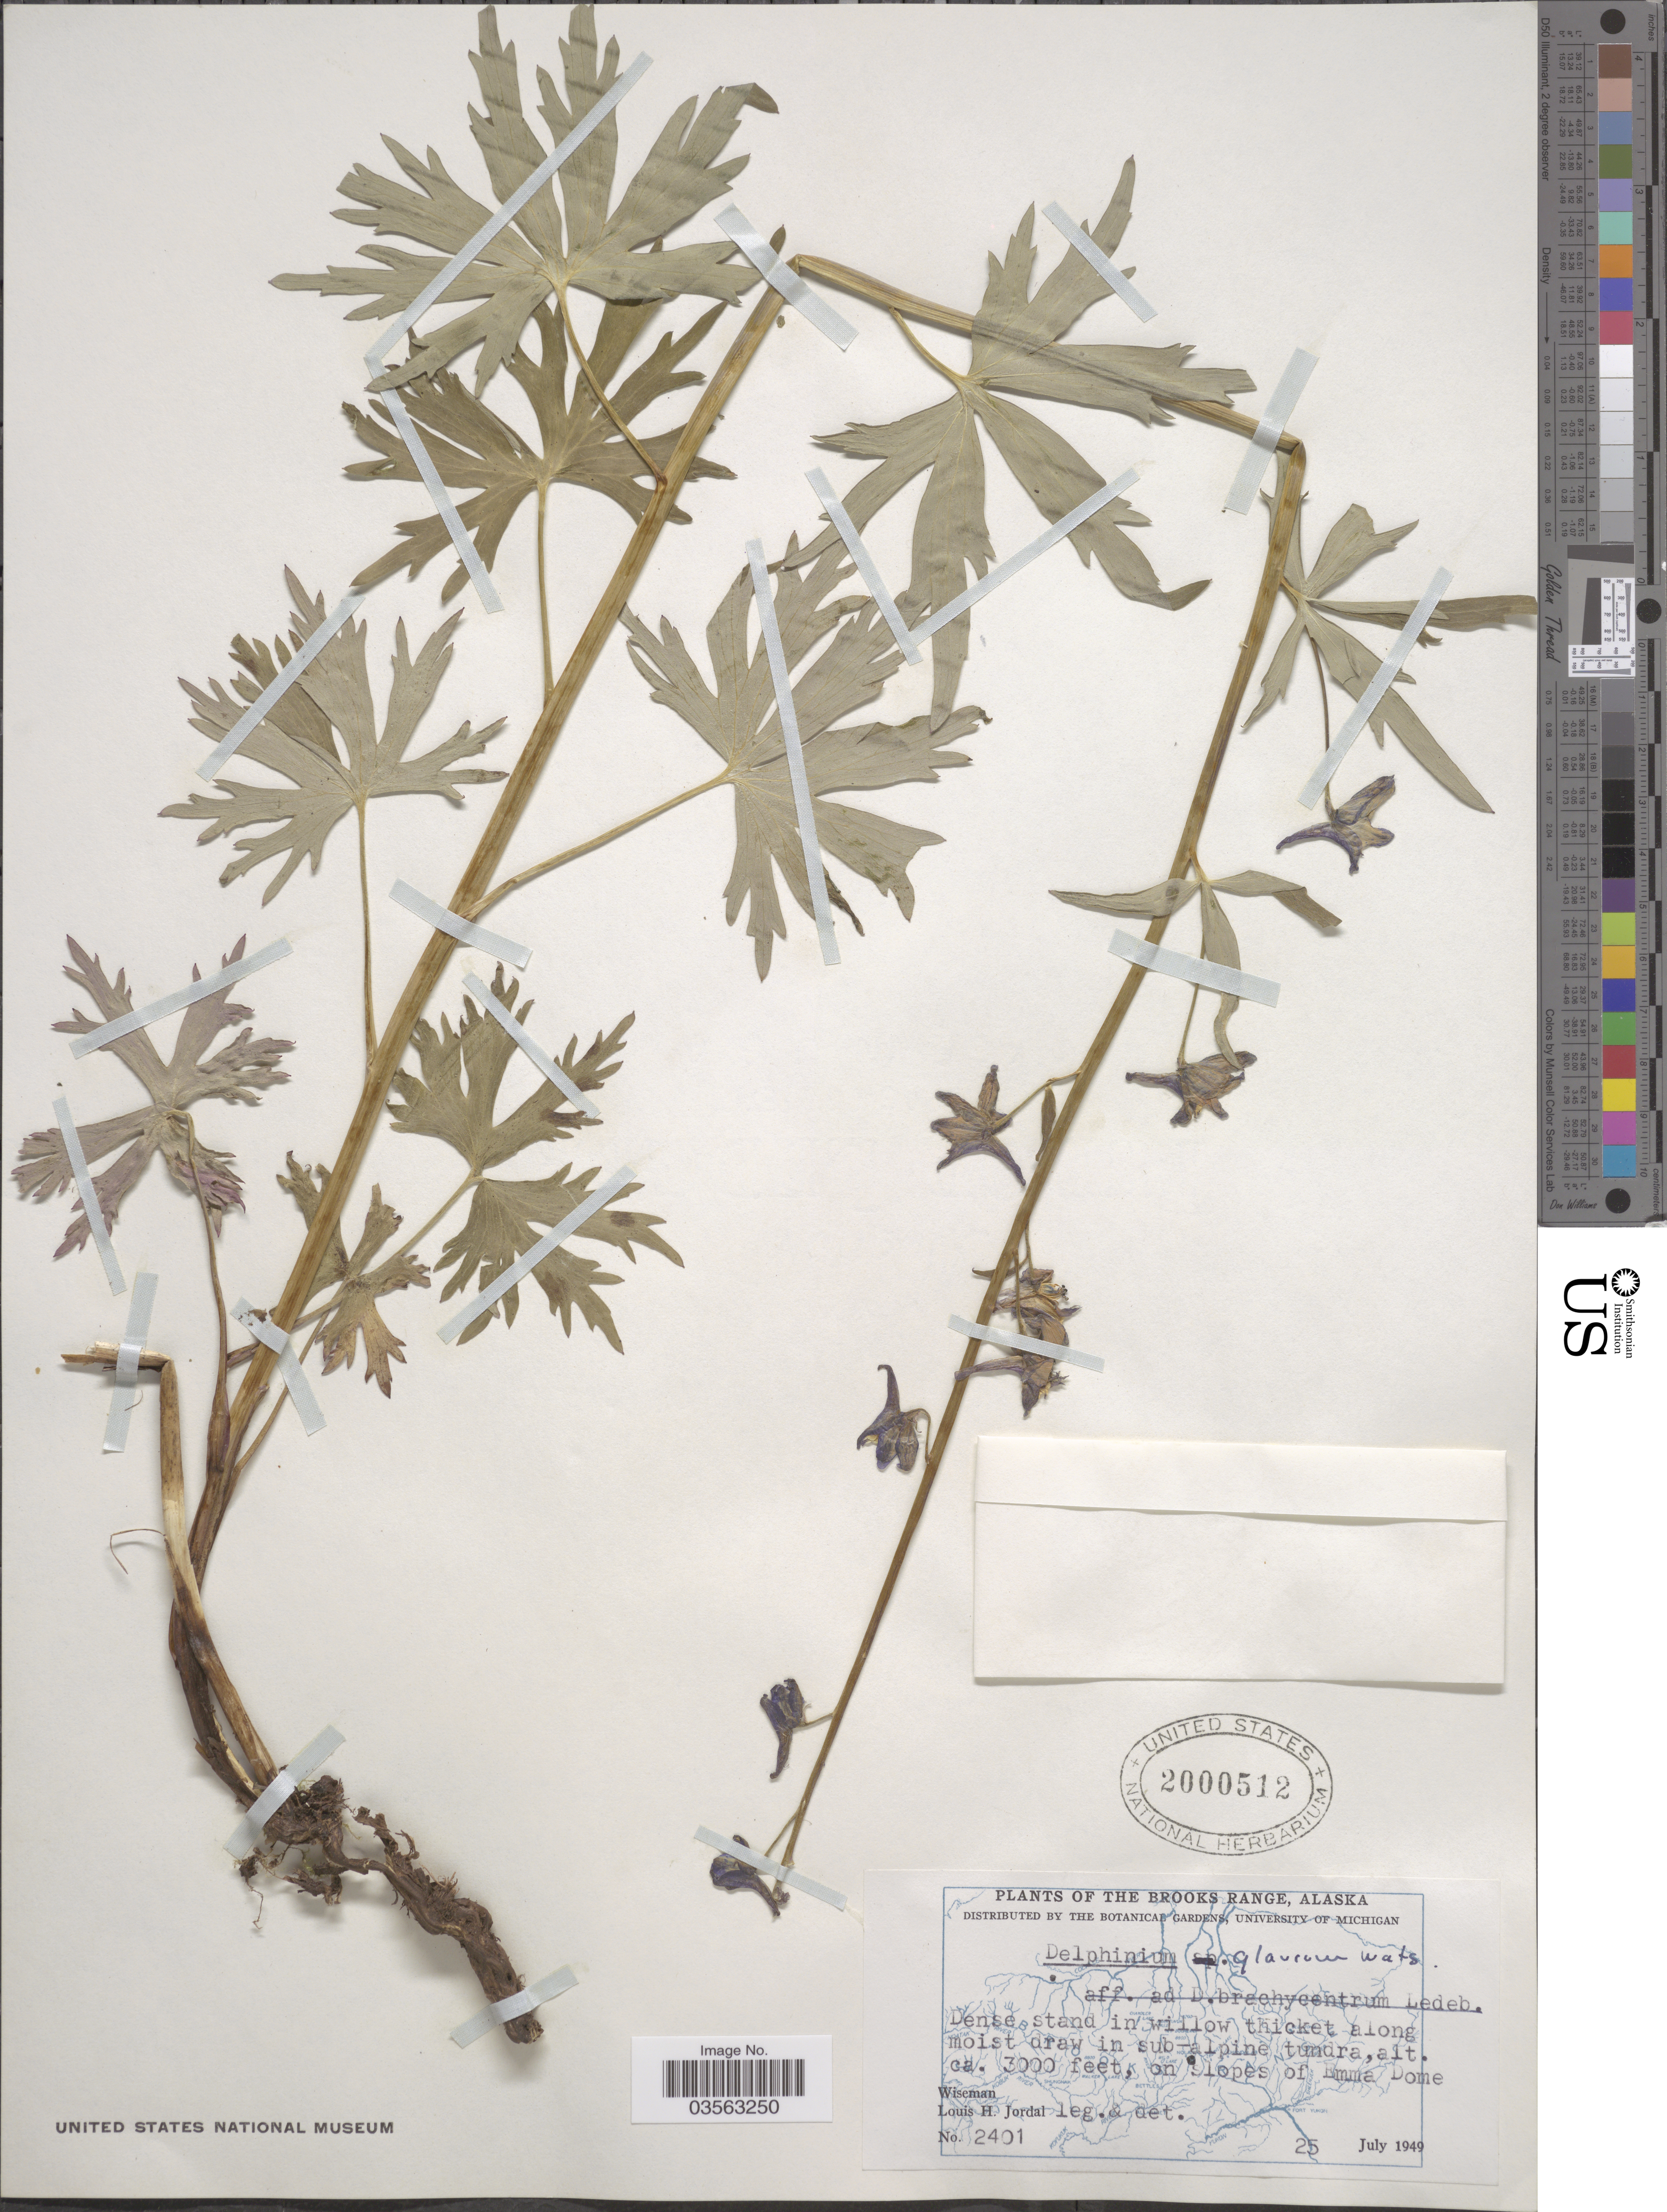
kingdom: Plantae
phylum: Tracheophyta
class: Magnoliopsida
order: Ranunculales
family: Ranunculaceae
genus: Delphinium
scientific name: Delphinium glaucum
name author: S. Watson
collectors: L. Jordal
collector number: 2401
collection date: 1949-07-25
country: United States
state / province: Alaska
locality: The Brooks Range. On slopes of Emma Dome. Wiseman.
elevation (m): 914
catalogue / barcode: US 2000512